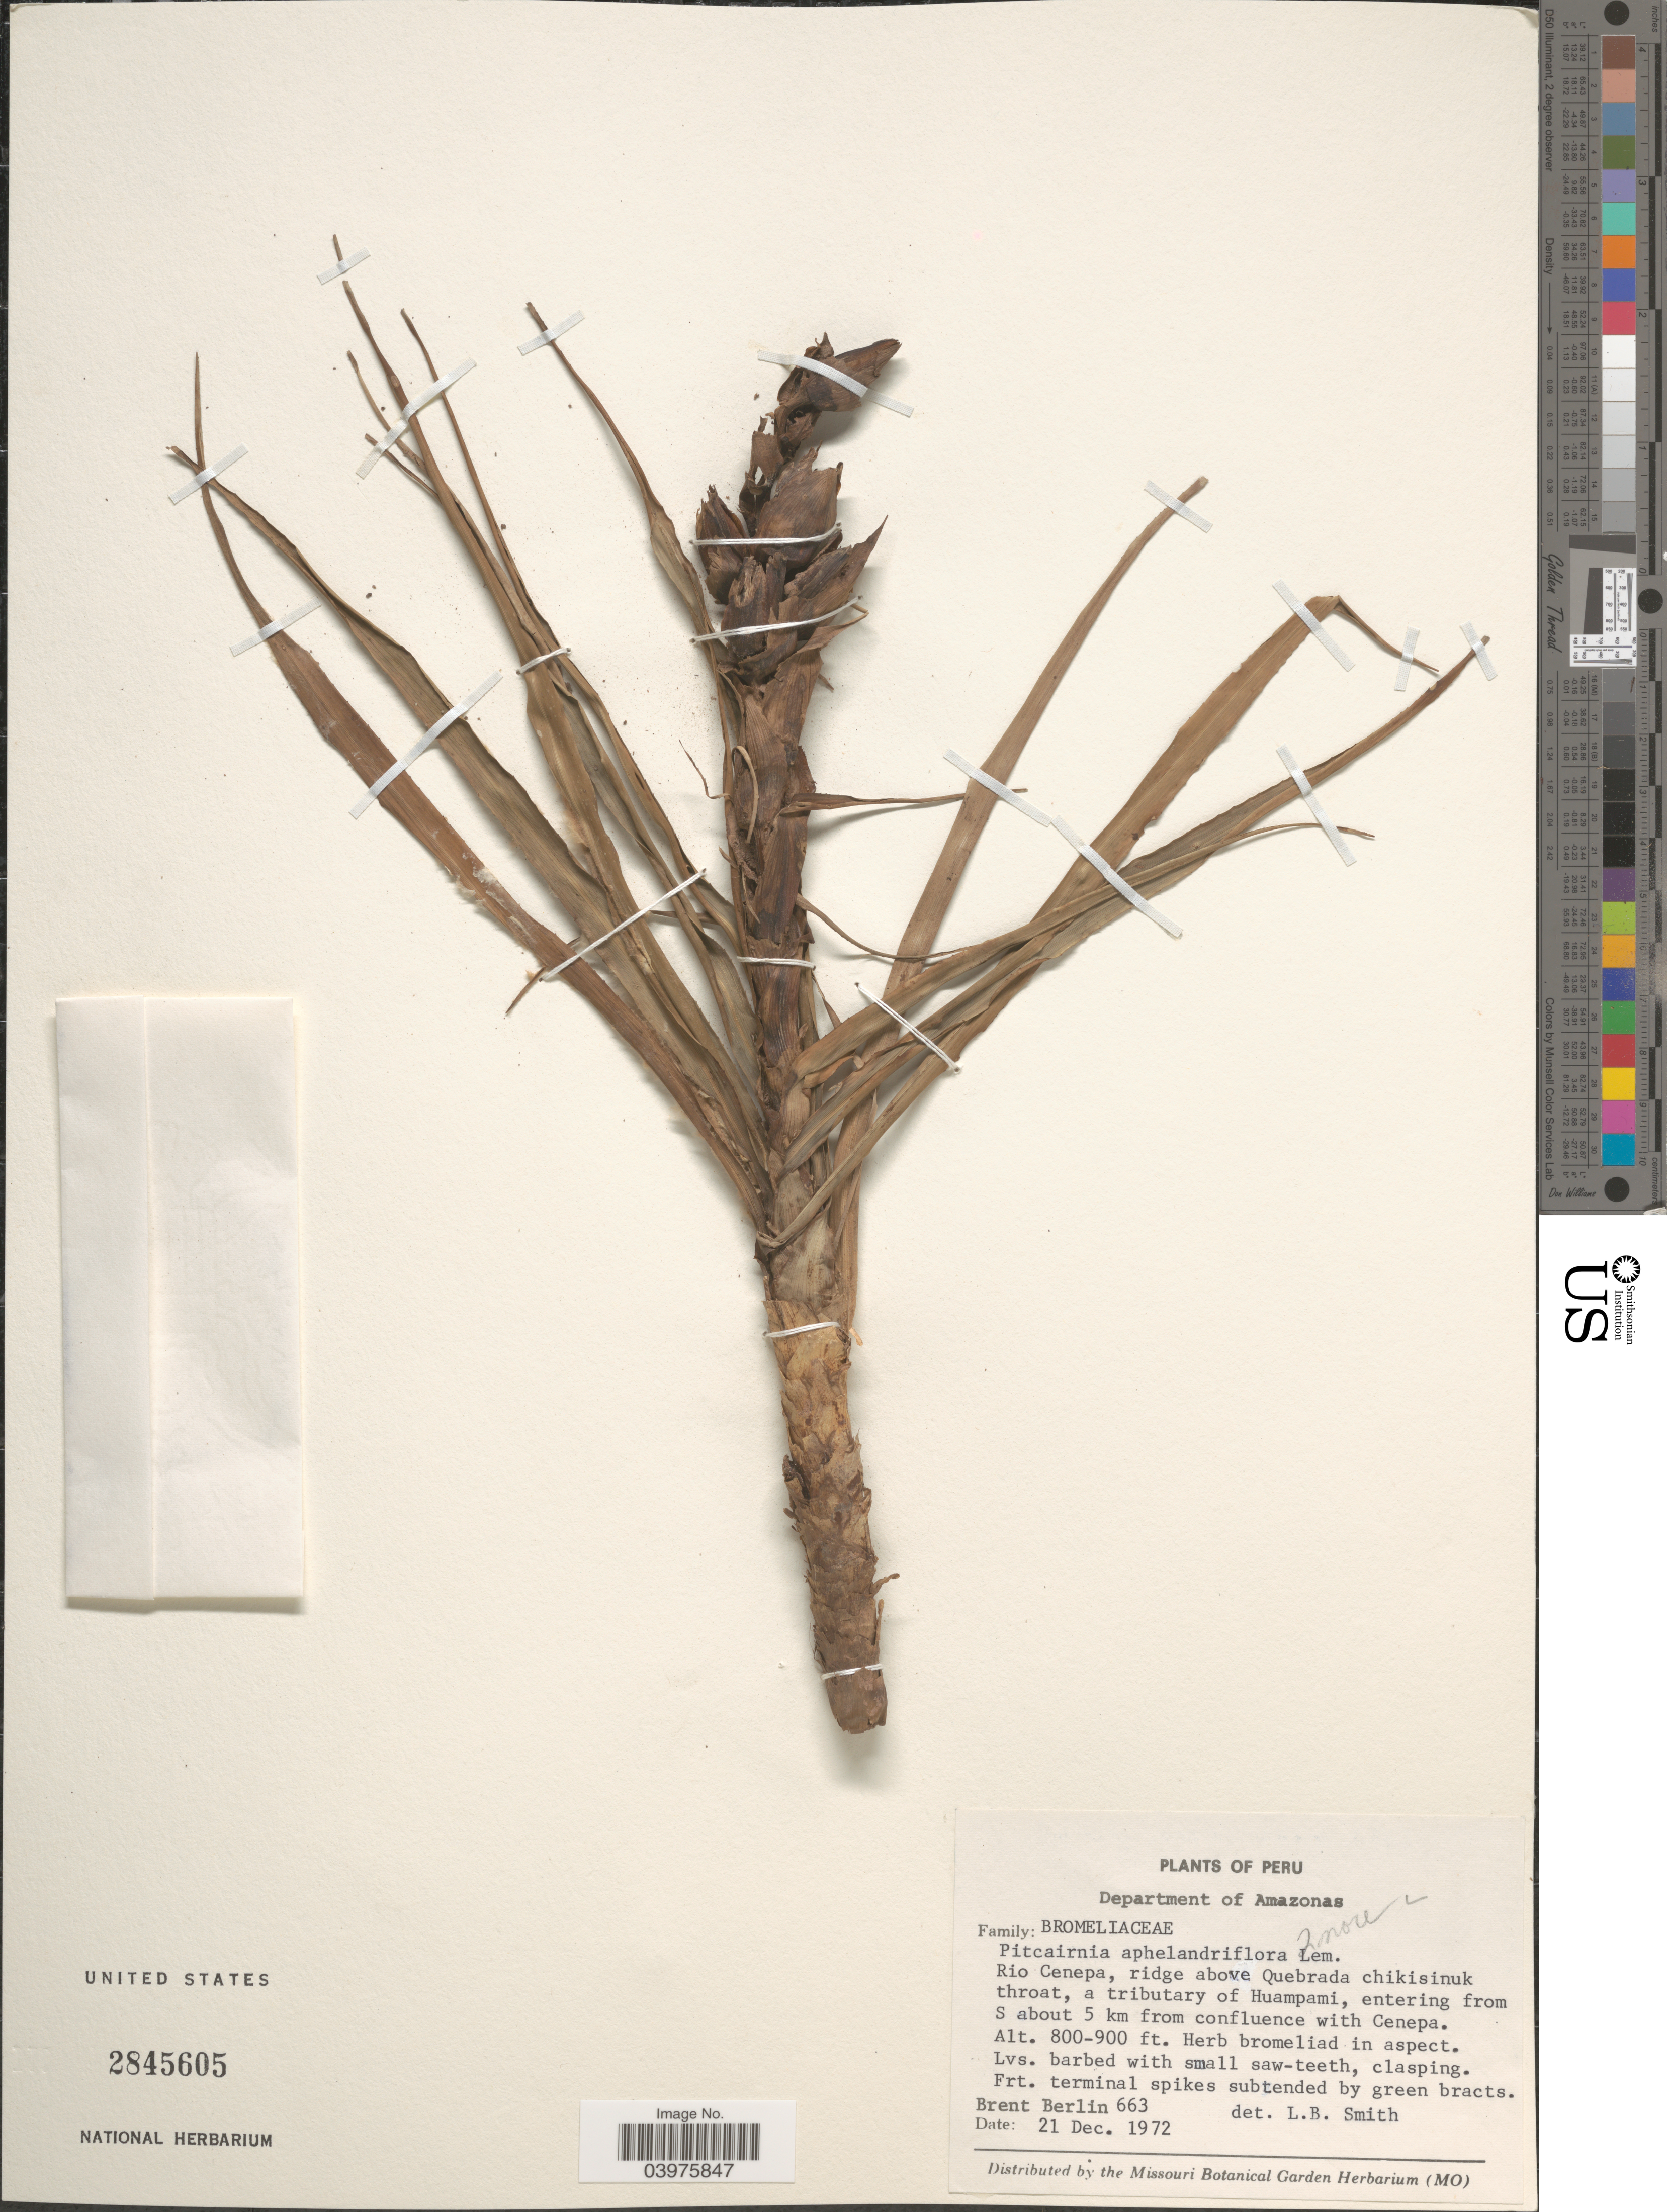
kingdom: Plantae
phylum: Tracheophyta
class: Liliopsida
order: Poales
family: Bromeliaceae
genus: Pitcairnia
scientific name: Pitcairnia aphelandriflora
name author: Lem.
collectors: B. Berlin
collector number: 663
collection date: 1972-12-21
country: Peru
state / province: Amazonas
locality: Department of Amazonas. Rio Cenepa, ridge above Quebrada chikisinuk throat, a tributary of Huampi, entering from S about 5 km from confluence with Cenepa.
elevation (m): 244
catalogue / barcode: US 2845605